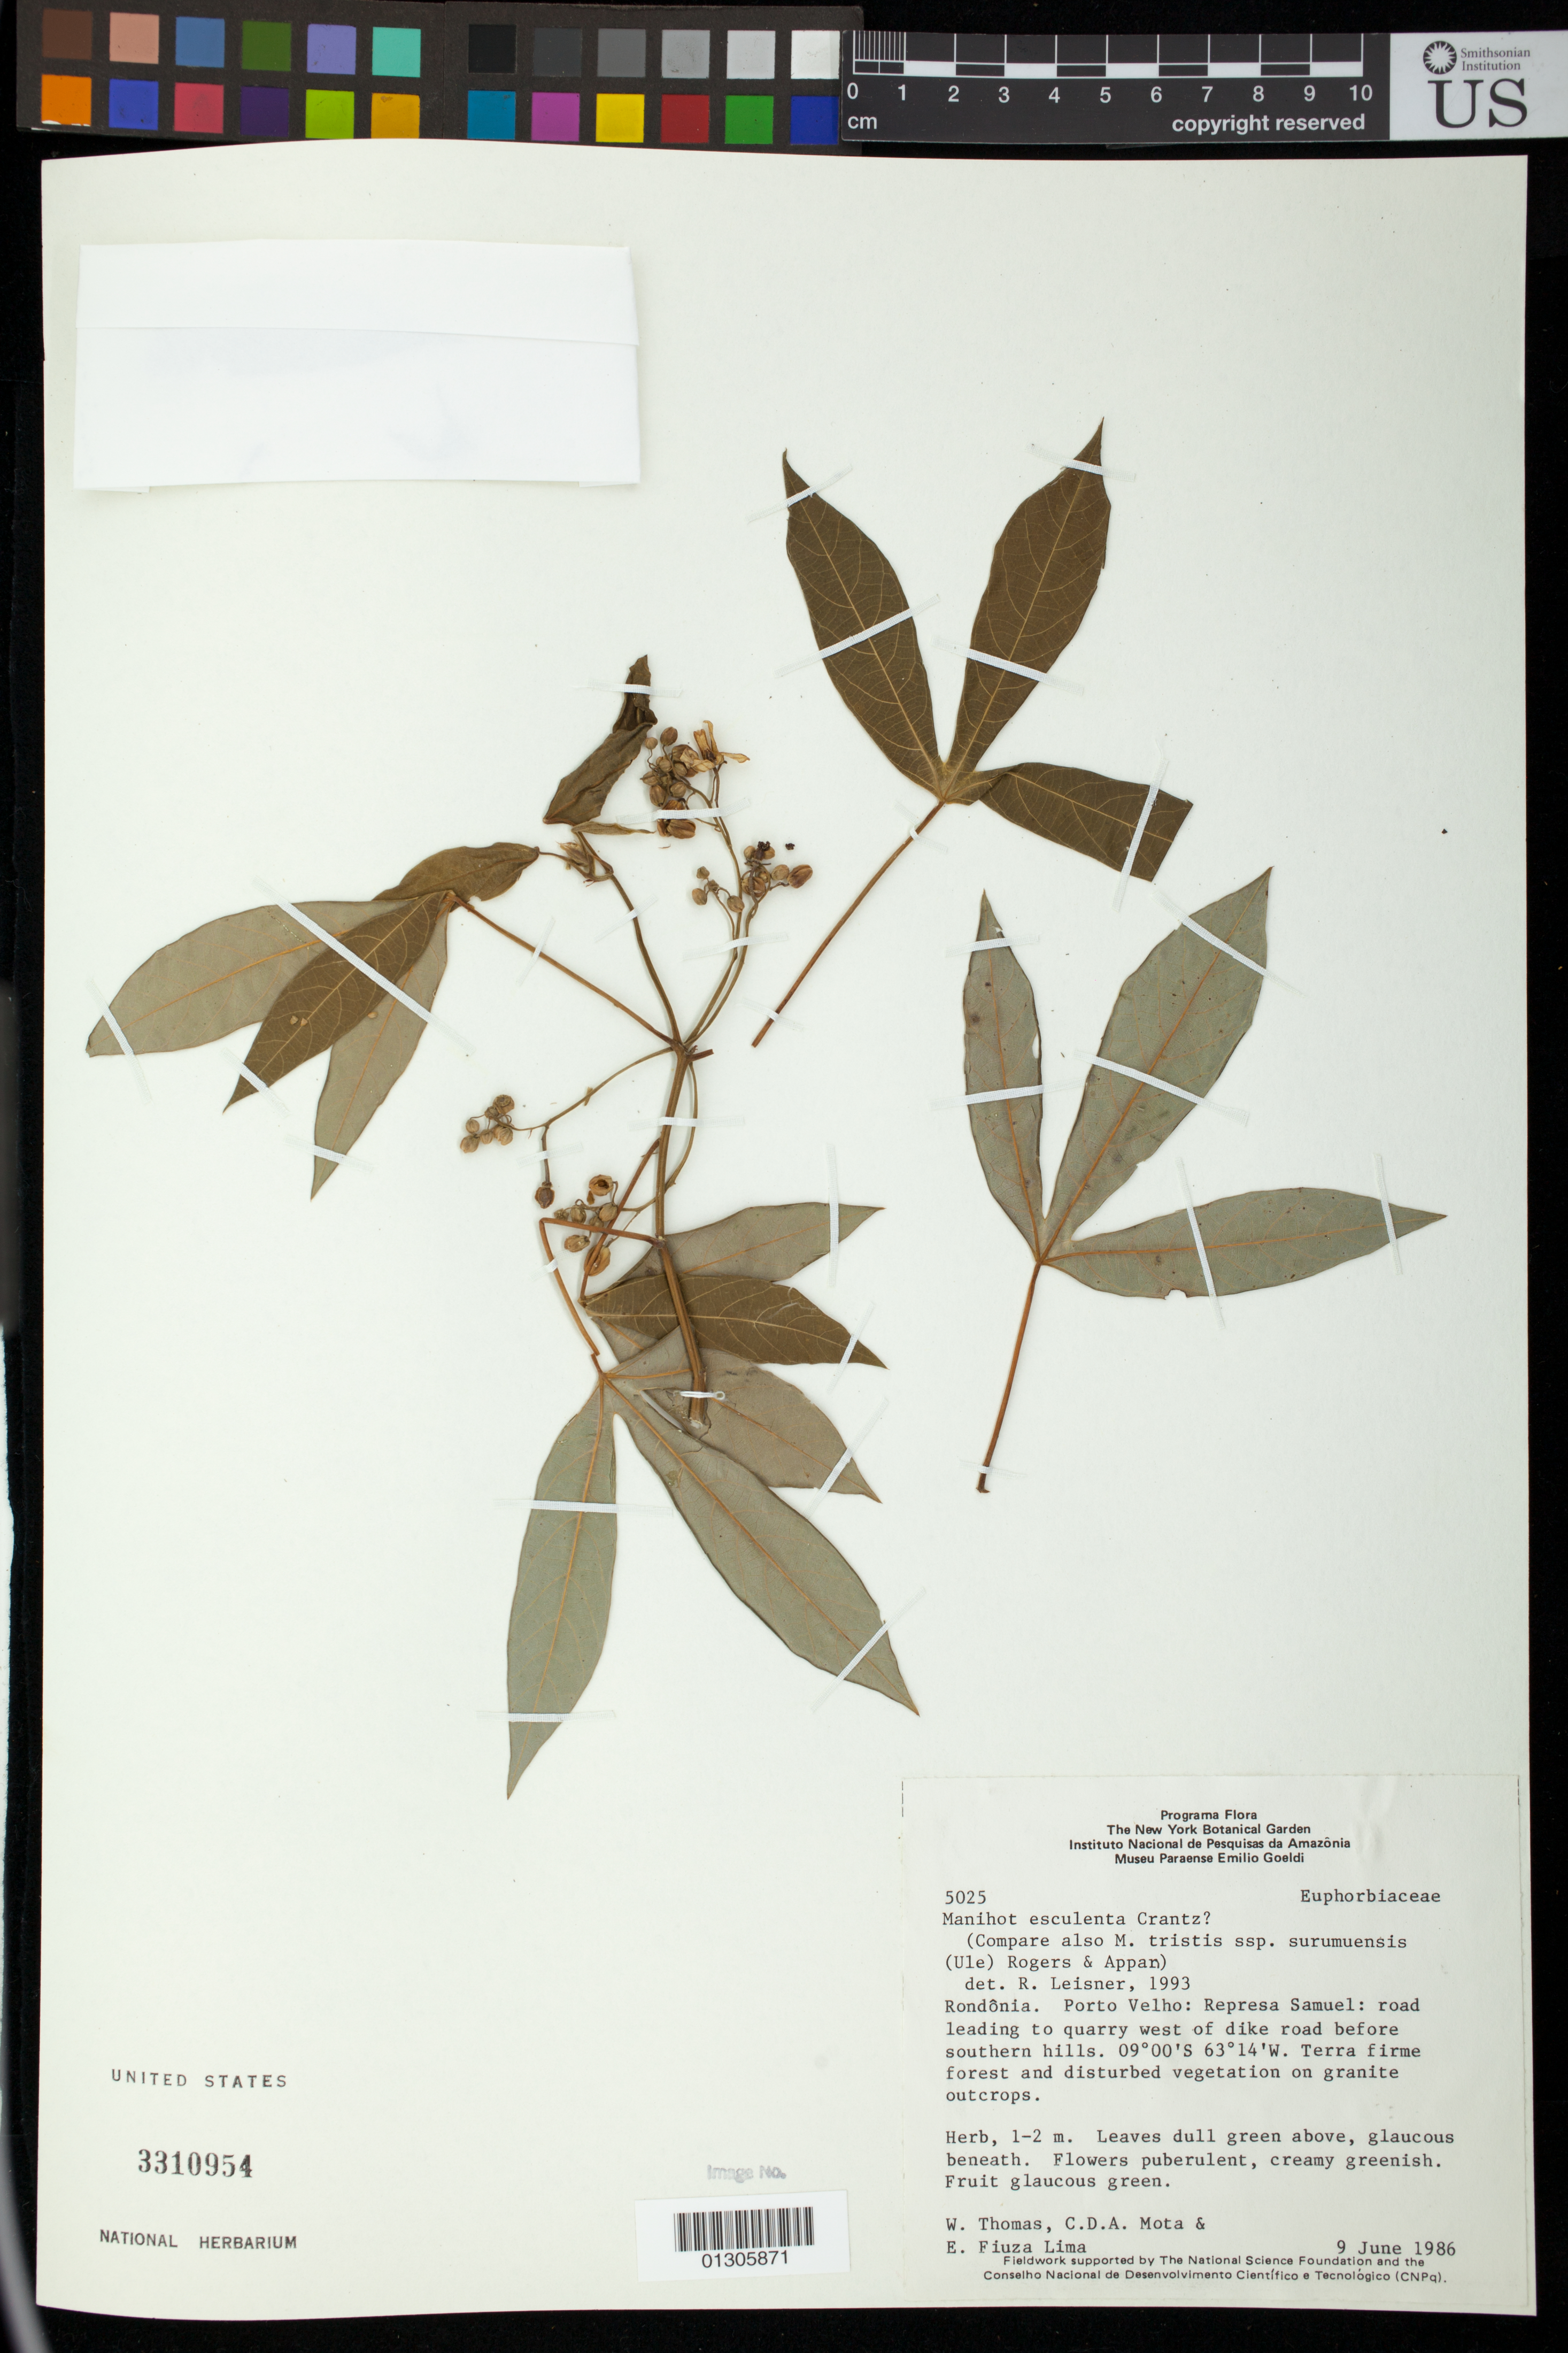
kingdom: Plantae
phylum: Tracheophyta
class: Magnoliopsida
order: Malpighiales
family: Euphorbiaceae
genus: Manihot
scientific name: Manihot esculenta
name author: Crantz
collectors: W. Thomas, C. D. A. Mota & E. F. Lima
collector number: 5025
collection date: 1986-09-06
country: Brazil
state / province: Rondonia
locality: Porto Velho: Represa Samuel: road leading to quarry west of dike road before southern hills.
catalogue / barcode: US 3310954